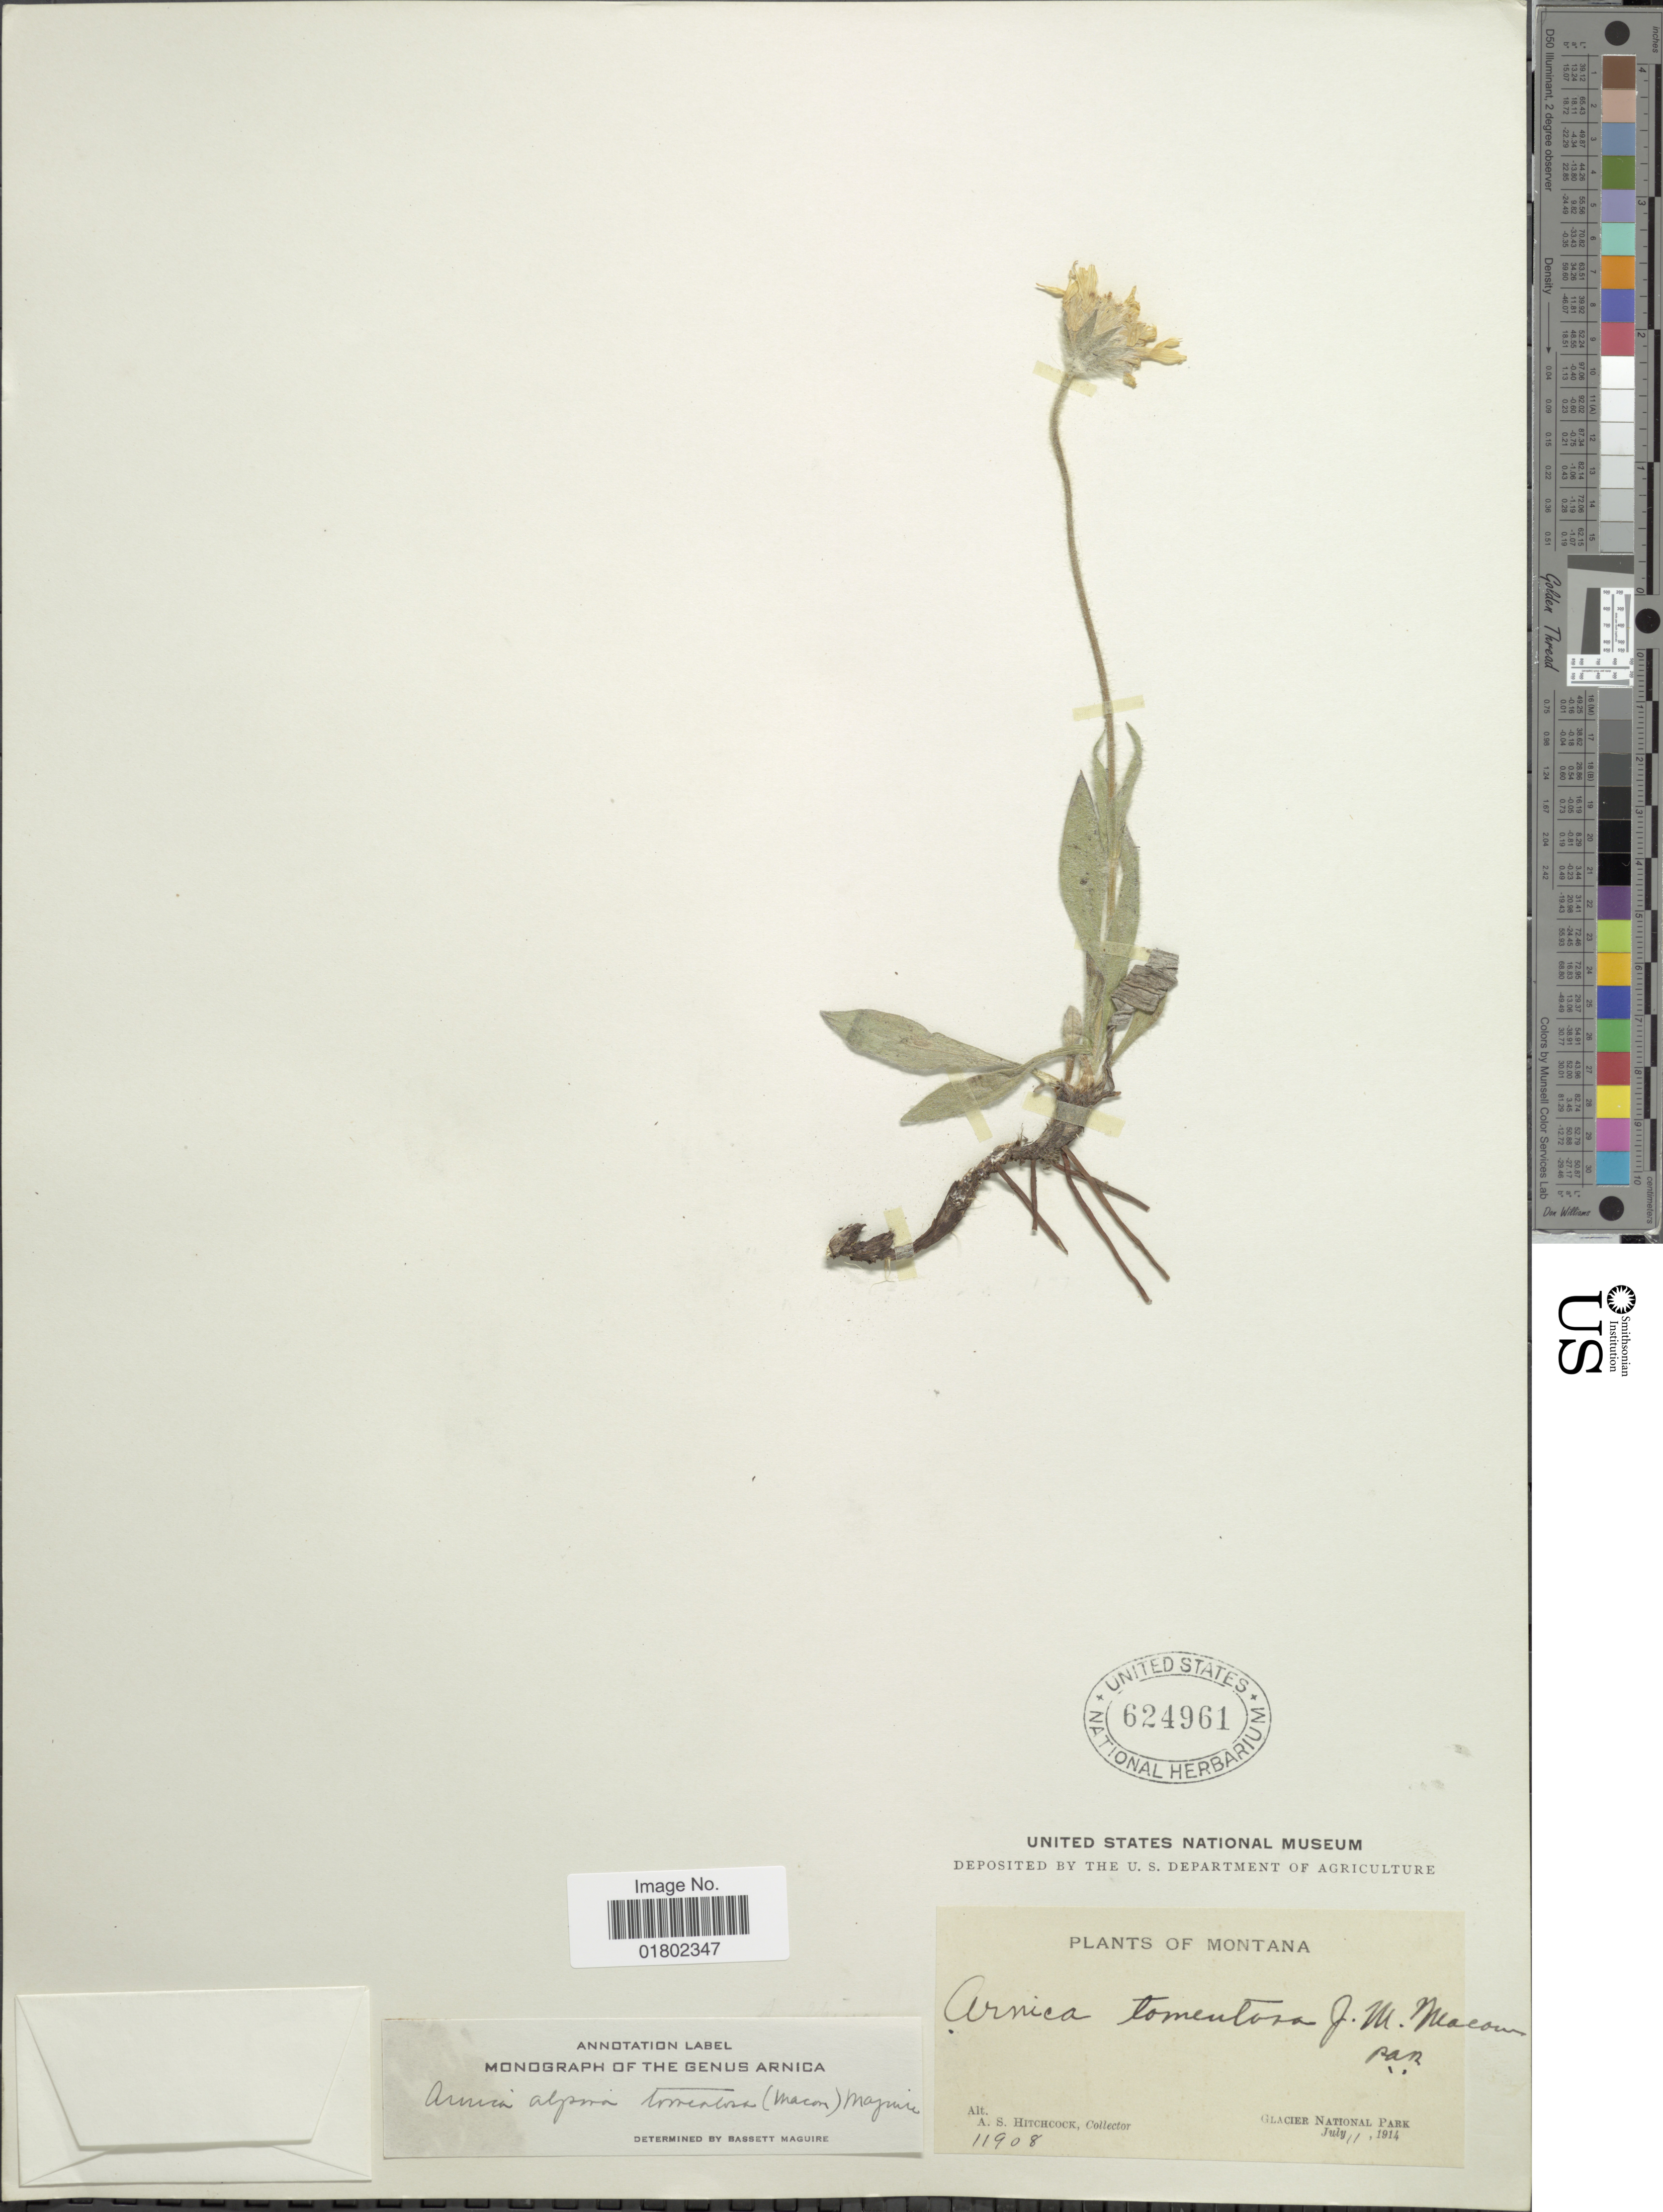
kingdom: Plantae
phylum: Tracheophyta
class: Magnoliopsida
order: Asterales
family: Asteraceae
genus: Arnica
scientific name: Arnica alpina subsp. tomentosa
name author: (Macoun) Maguire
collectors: A. S. Hitchcock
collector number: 11908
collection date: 1914-07-11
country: United States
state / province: Montana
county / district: Flathead / Glacier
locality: Glacier National Park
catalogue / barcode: US 624961